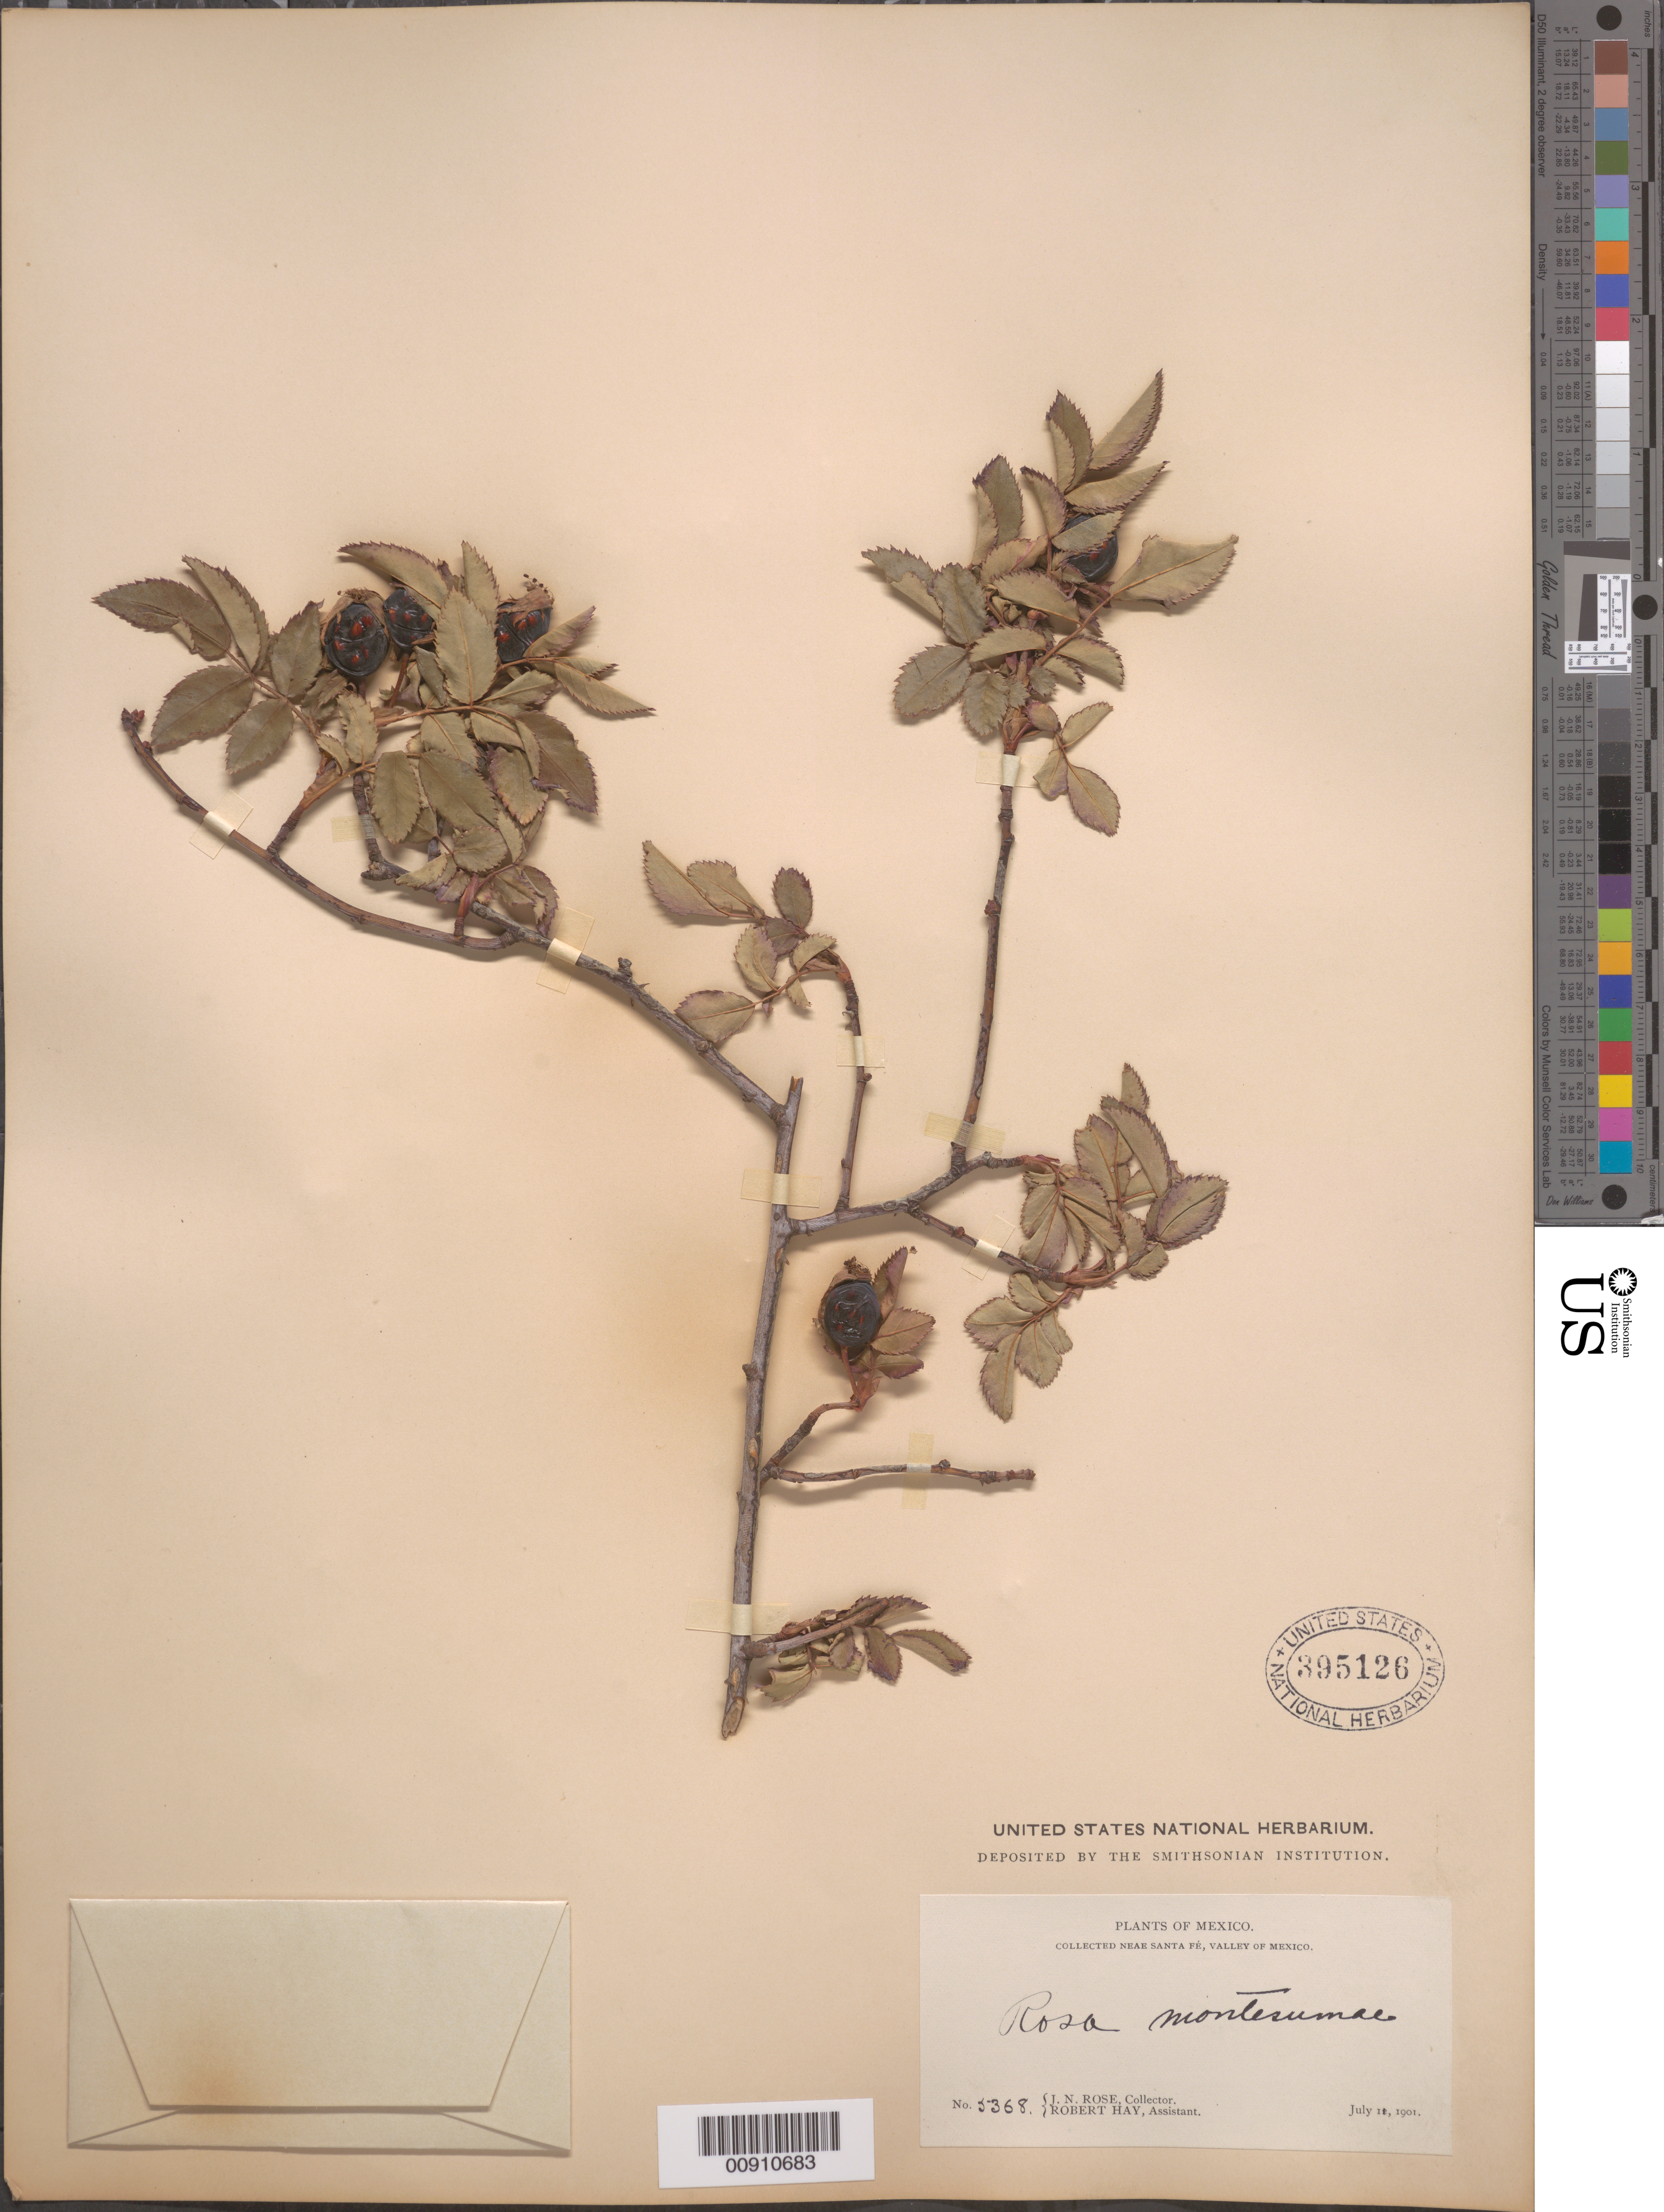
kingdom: Plantae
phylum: Tracheophyta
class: Magnoliopsida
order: Rosales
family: Rosaceae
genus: Rosa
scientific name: Rosa montezumae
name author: Humb. & Bonpl. ex Red & Thory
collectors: J. N. Rose & R. Hay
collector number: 5368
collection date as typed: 11 Jul 1901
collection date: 1901-07-11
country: Mexico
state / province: Distrito Federal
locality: Near Santa Fé, Valley of Mexico.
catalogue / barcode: US 395126